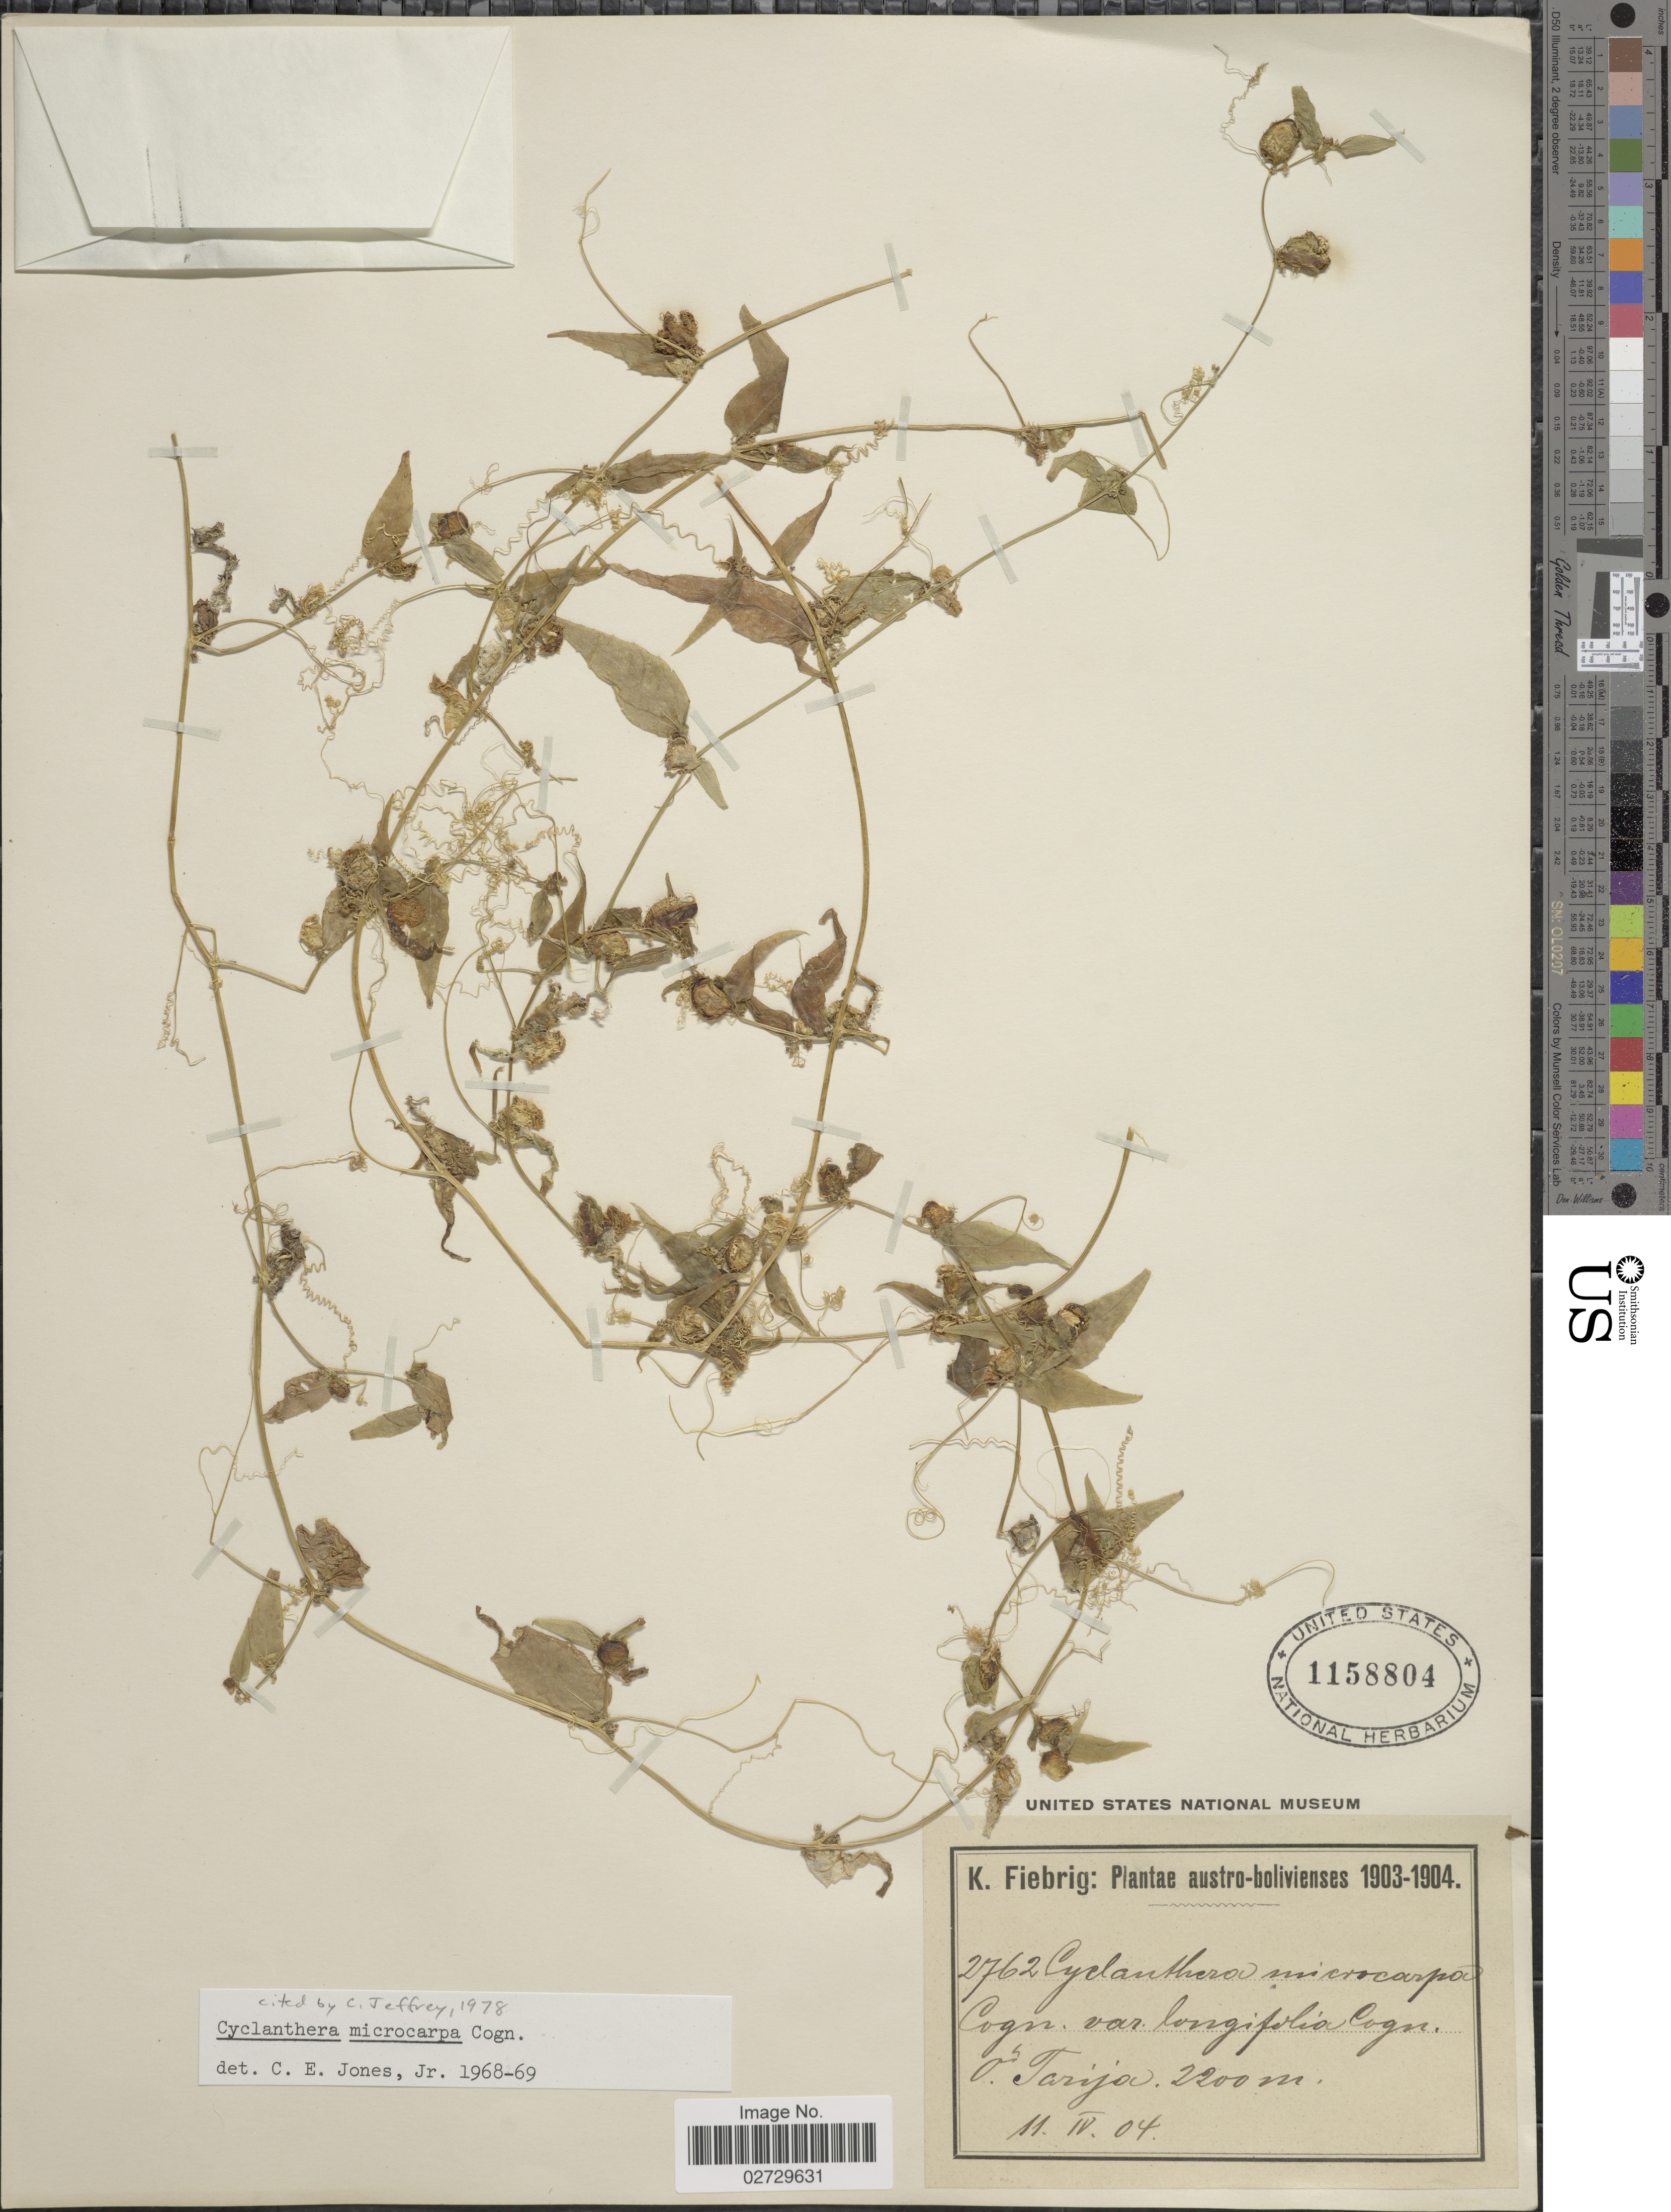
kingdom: Plantae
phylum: Tracheophyta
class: Magnoliopsida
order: Cucurbitales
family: Cucurbitaceae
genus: Cyclanthera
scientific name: Cyclanthera microcarpa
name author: Cogn.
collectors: K. Fiebrig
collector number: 2762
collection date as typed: Transcribed d/m/y: 11/4/4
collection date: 1904-04-11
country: Bolivia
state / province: Tarija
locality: O. Tarija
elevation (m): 2200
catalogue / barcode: US 1158804